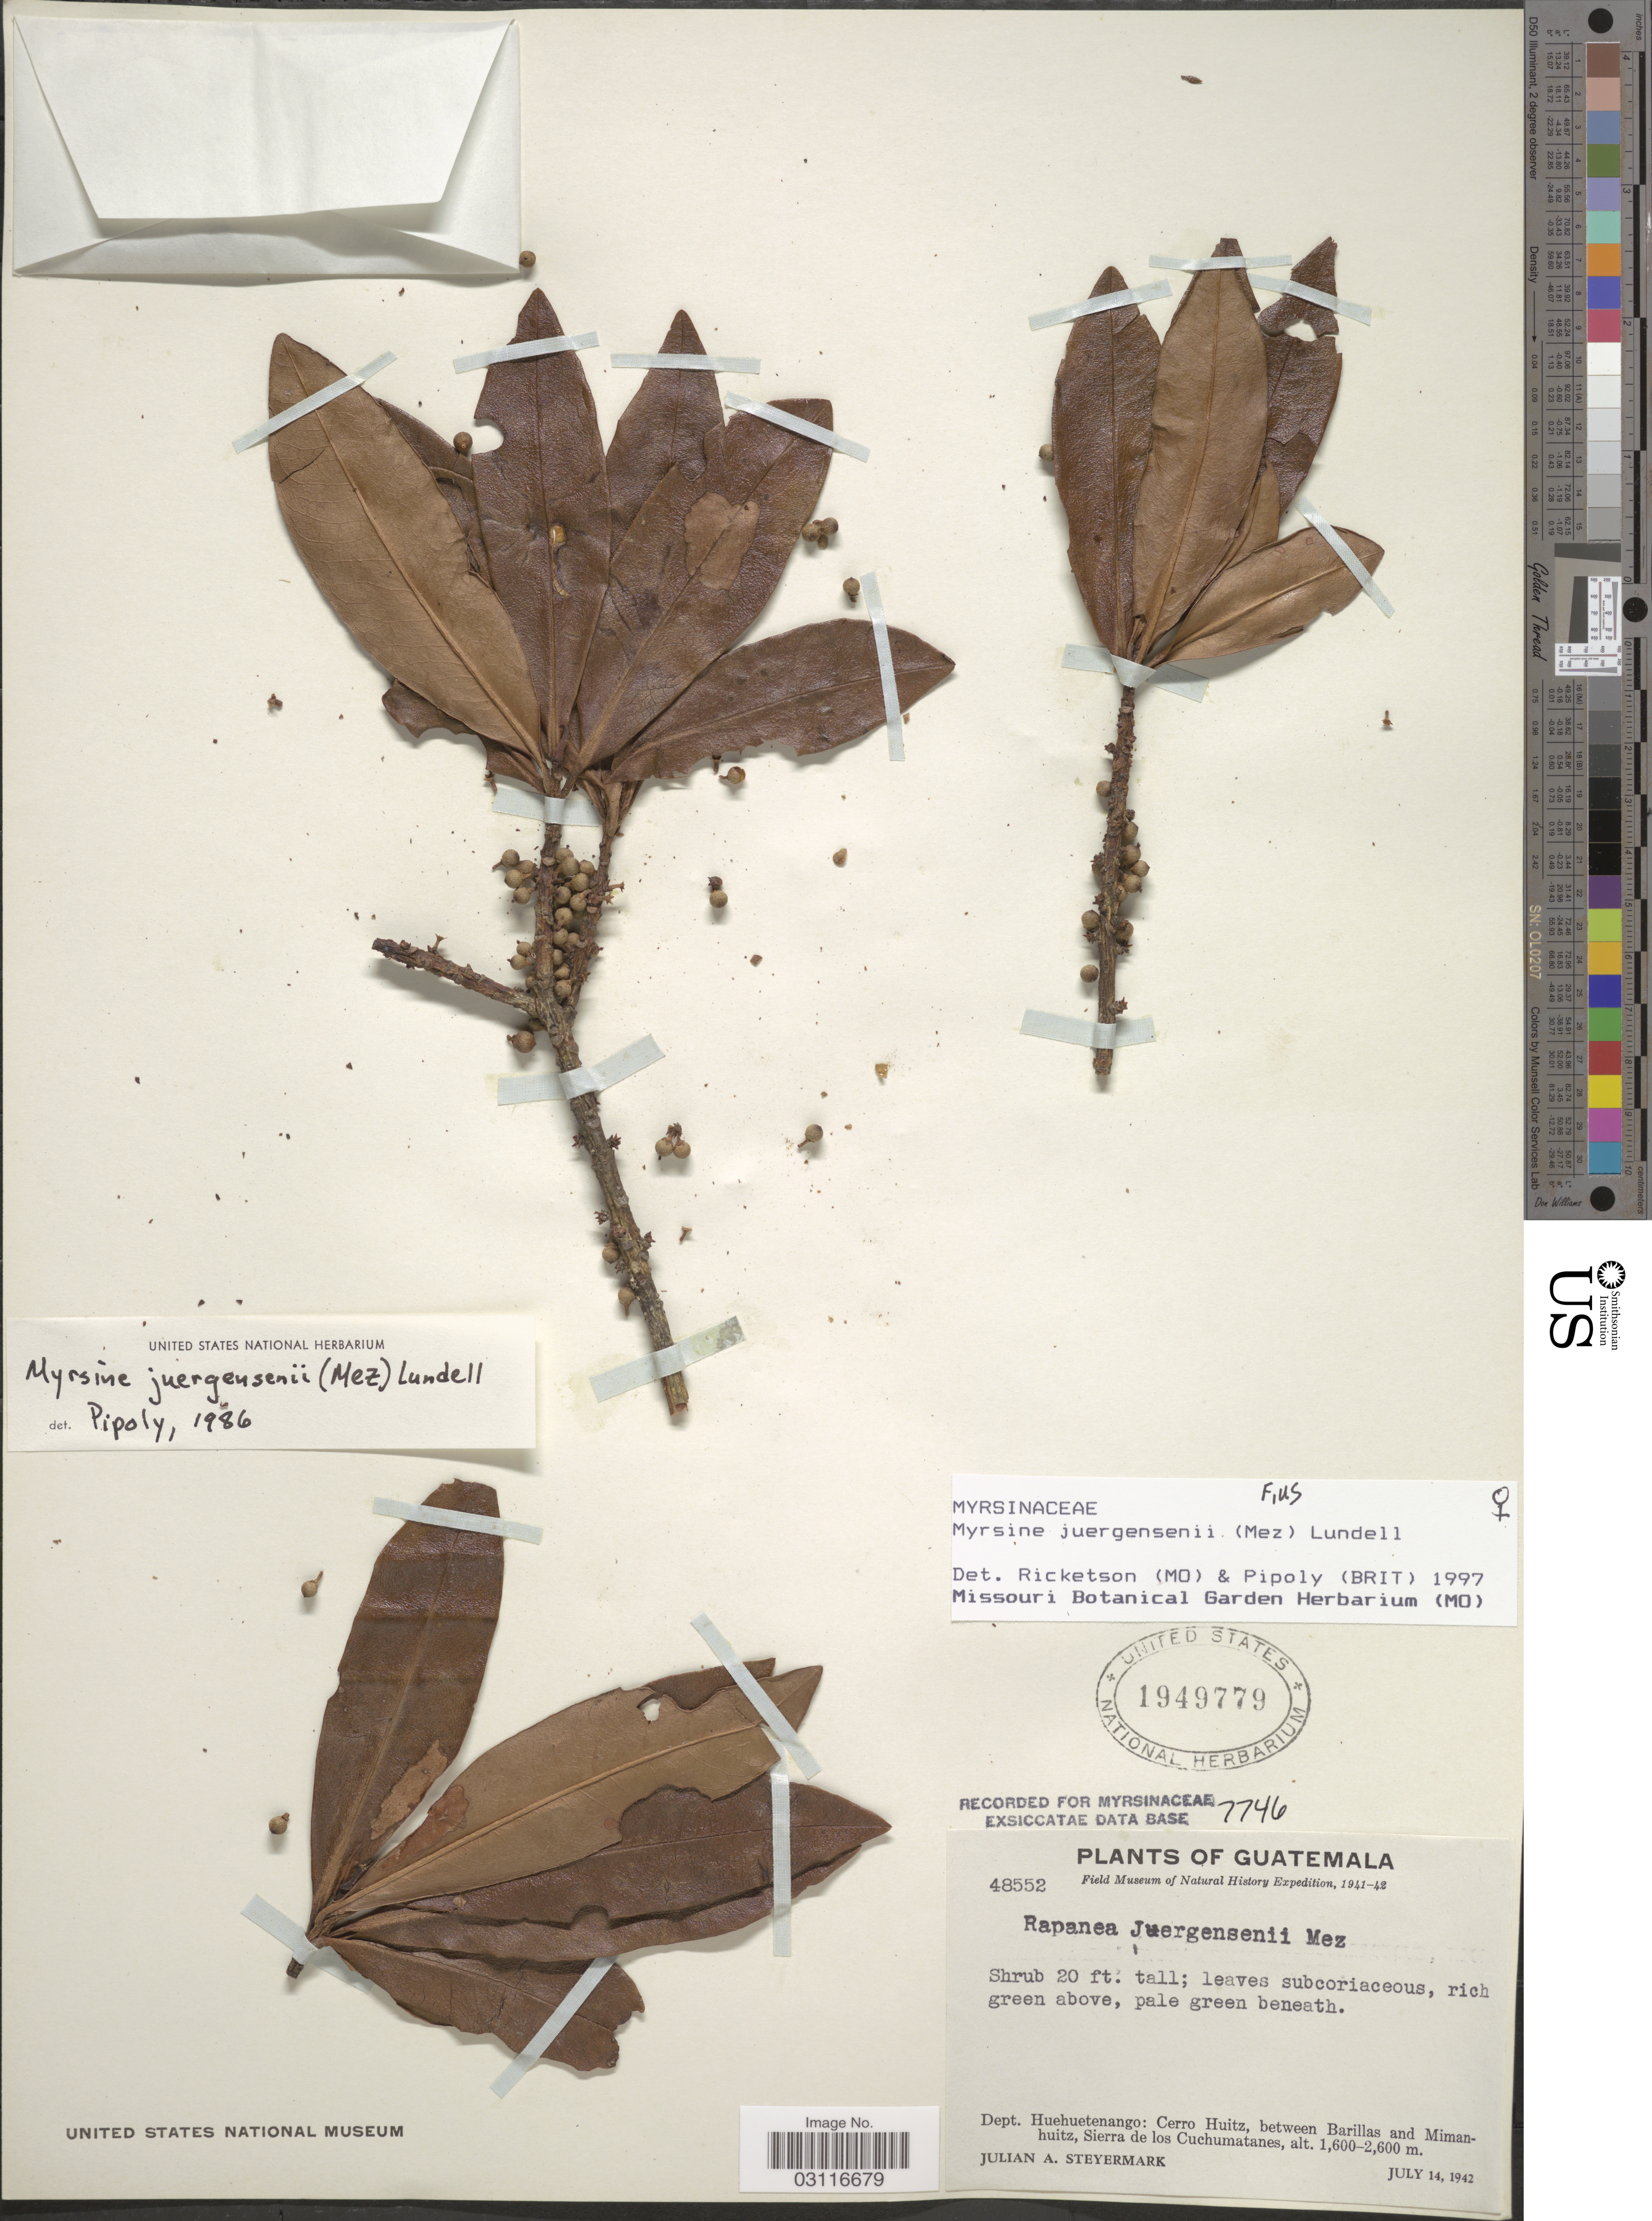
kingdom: Plantae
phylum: Tracheophyta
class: Magnoliopsida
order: Ericales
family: Primulaceae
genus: Myrsine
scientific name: Myrsine juergensenii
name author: (Mez) Lundell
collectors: J. Steyermark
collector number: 48552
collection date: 1942-07-14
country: Guatemala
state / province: Huehuetenango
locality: Dept. Huehuetenango: Cerro Huitz, between Barillas and Mimanhuitz, Sierra de los Cuchumatanes.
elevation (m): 1600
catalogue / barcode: US 1949779